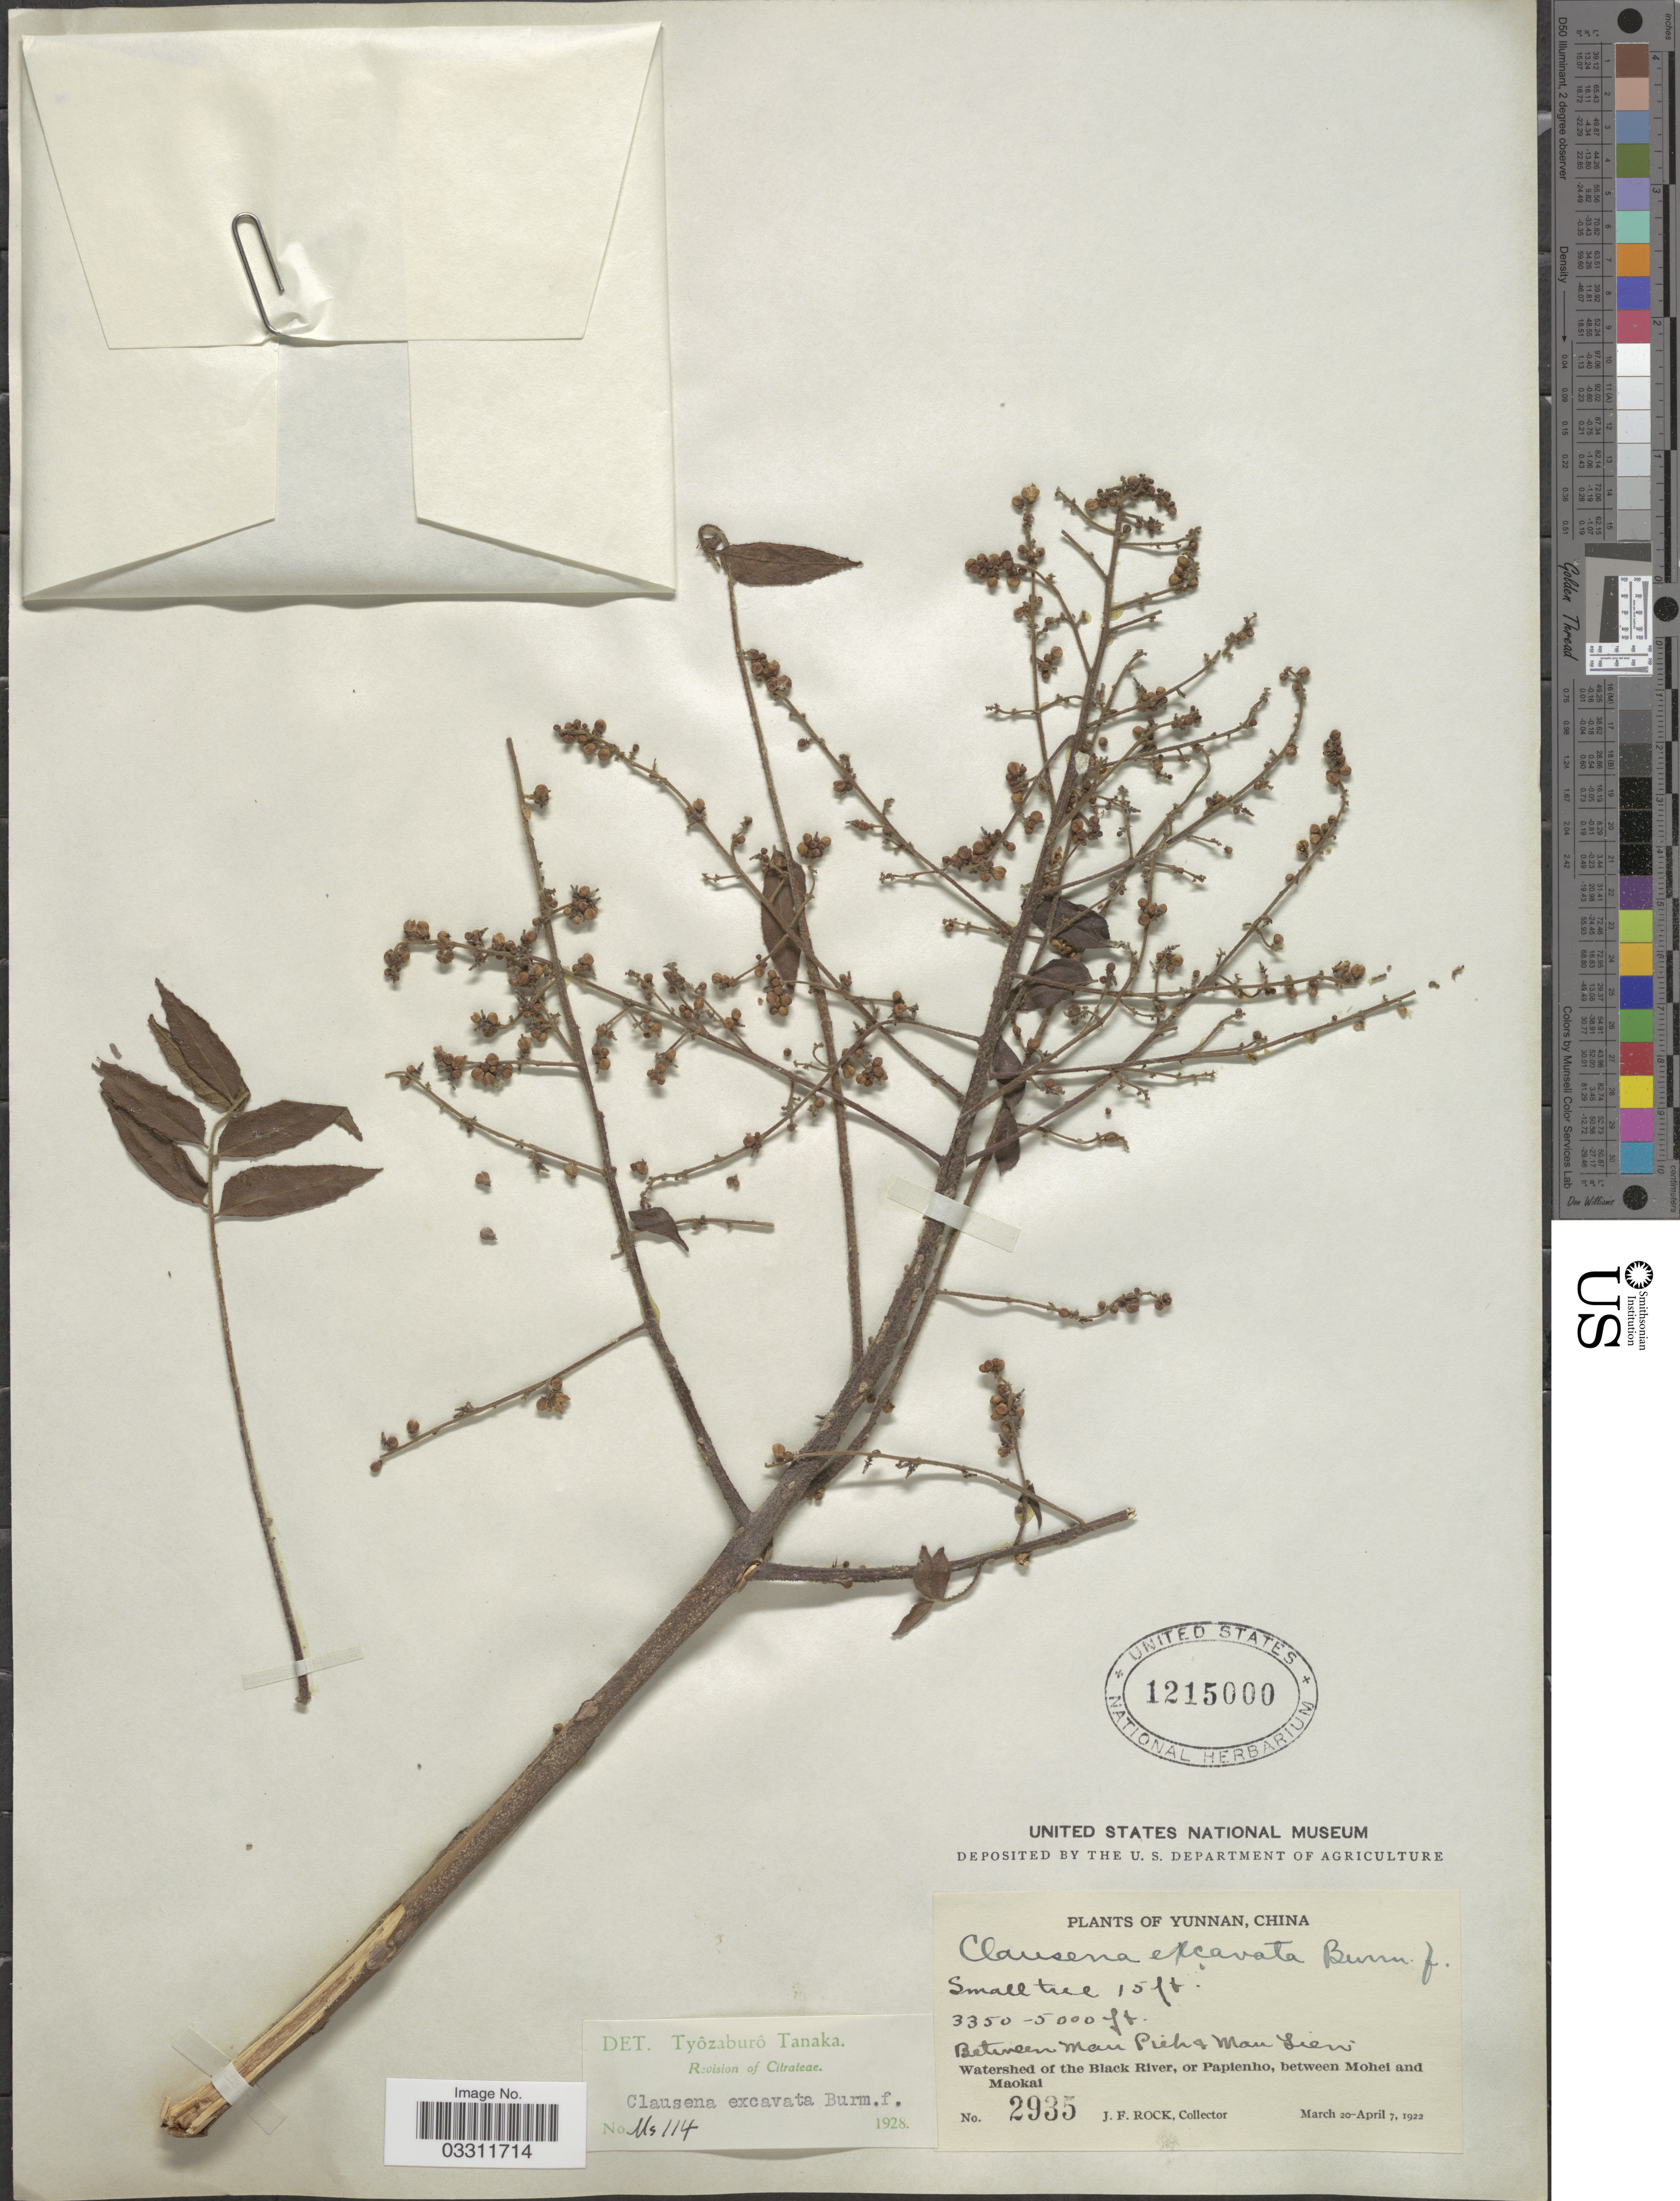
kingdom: Plantae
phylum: Tracheophyta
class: Magnoliopsida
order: Sapindales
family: Rutaceae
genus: Clausena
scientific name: Clausena excavata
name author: Burm. f.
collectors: J. Rock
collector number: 2935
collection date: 1922-03-20/1922-04-07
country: China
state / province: Yunnan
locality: Between Mau Pieha Mau Lien. Watershed of the Black River, or Papienho, between Mohei and Maokai.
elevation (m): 1021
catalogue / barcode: US 1215000